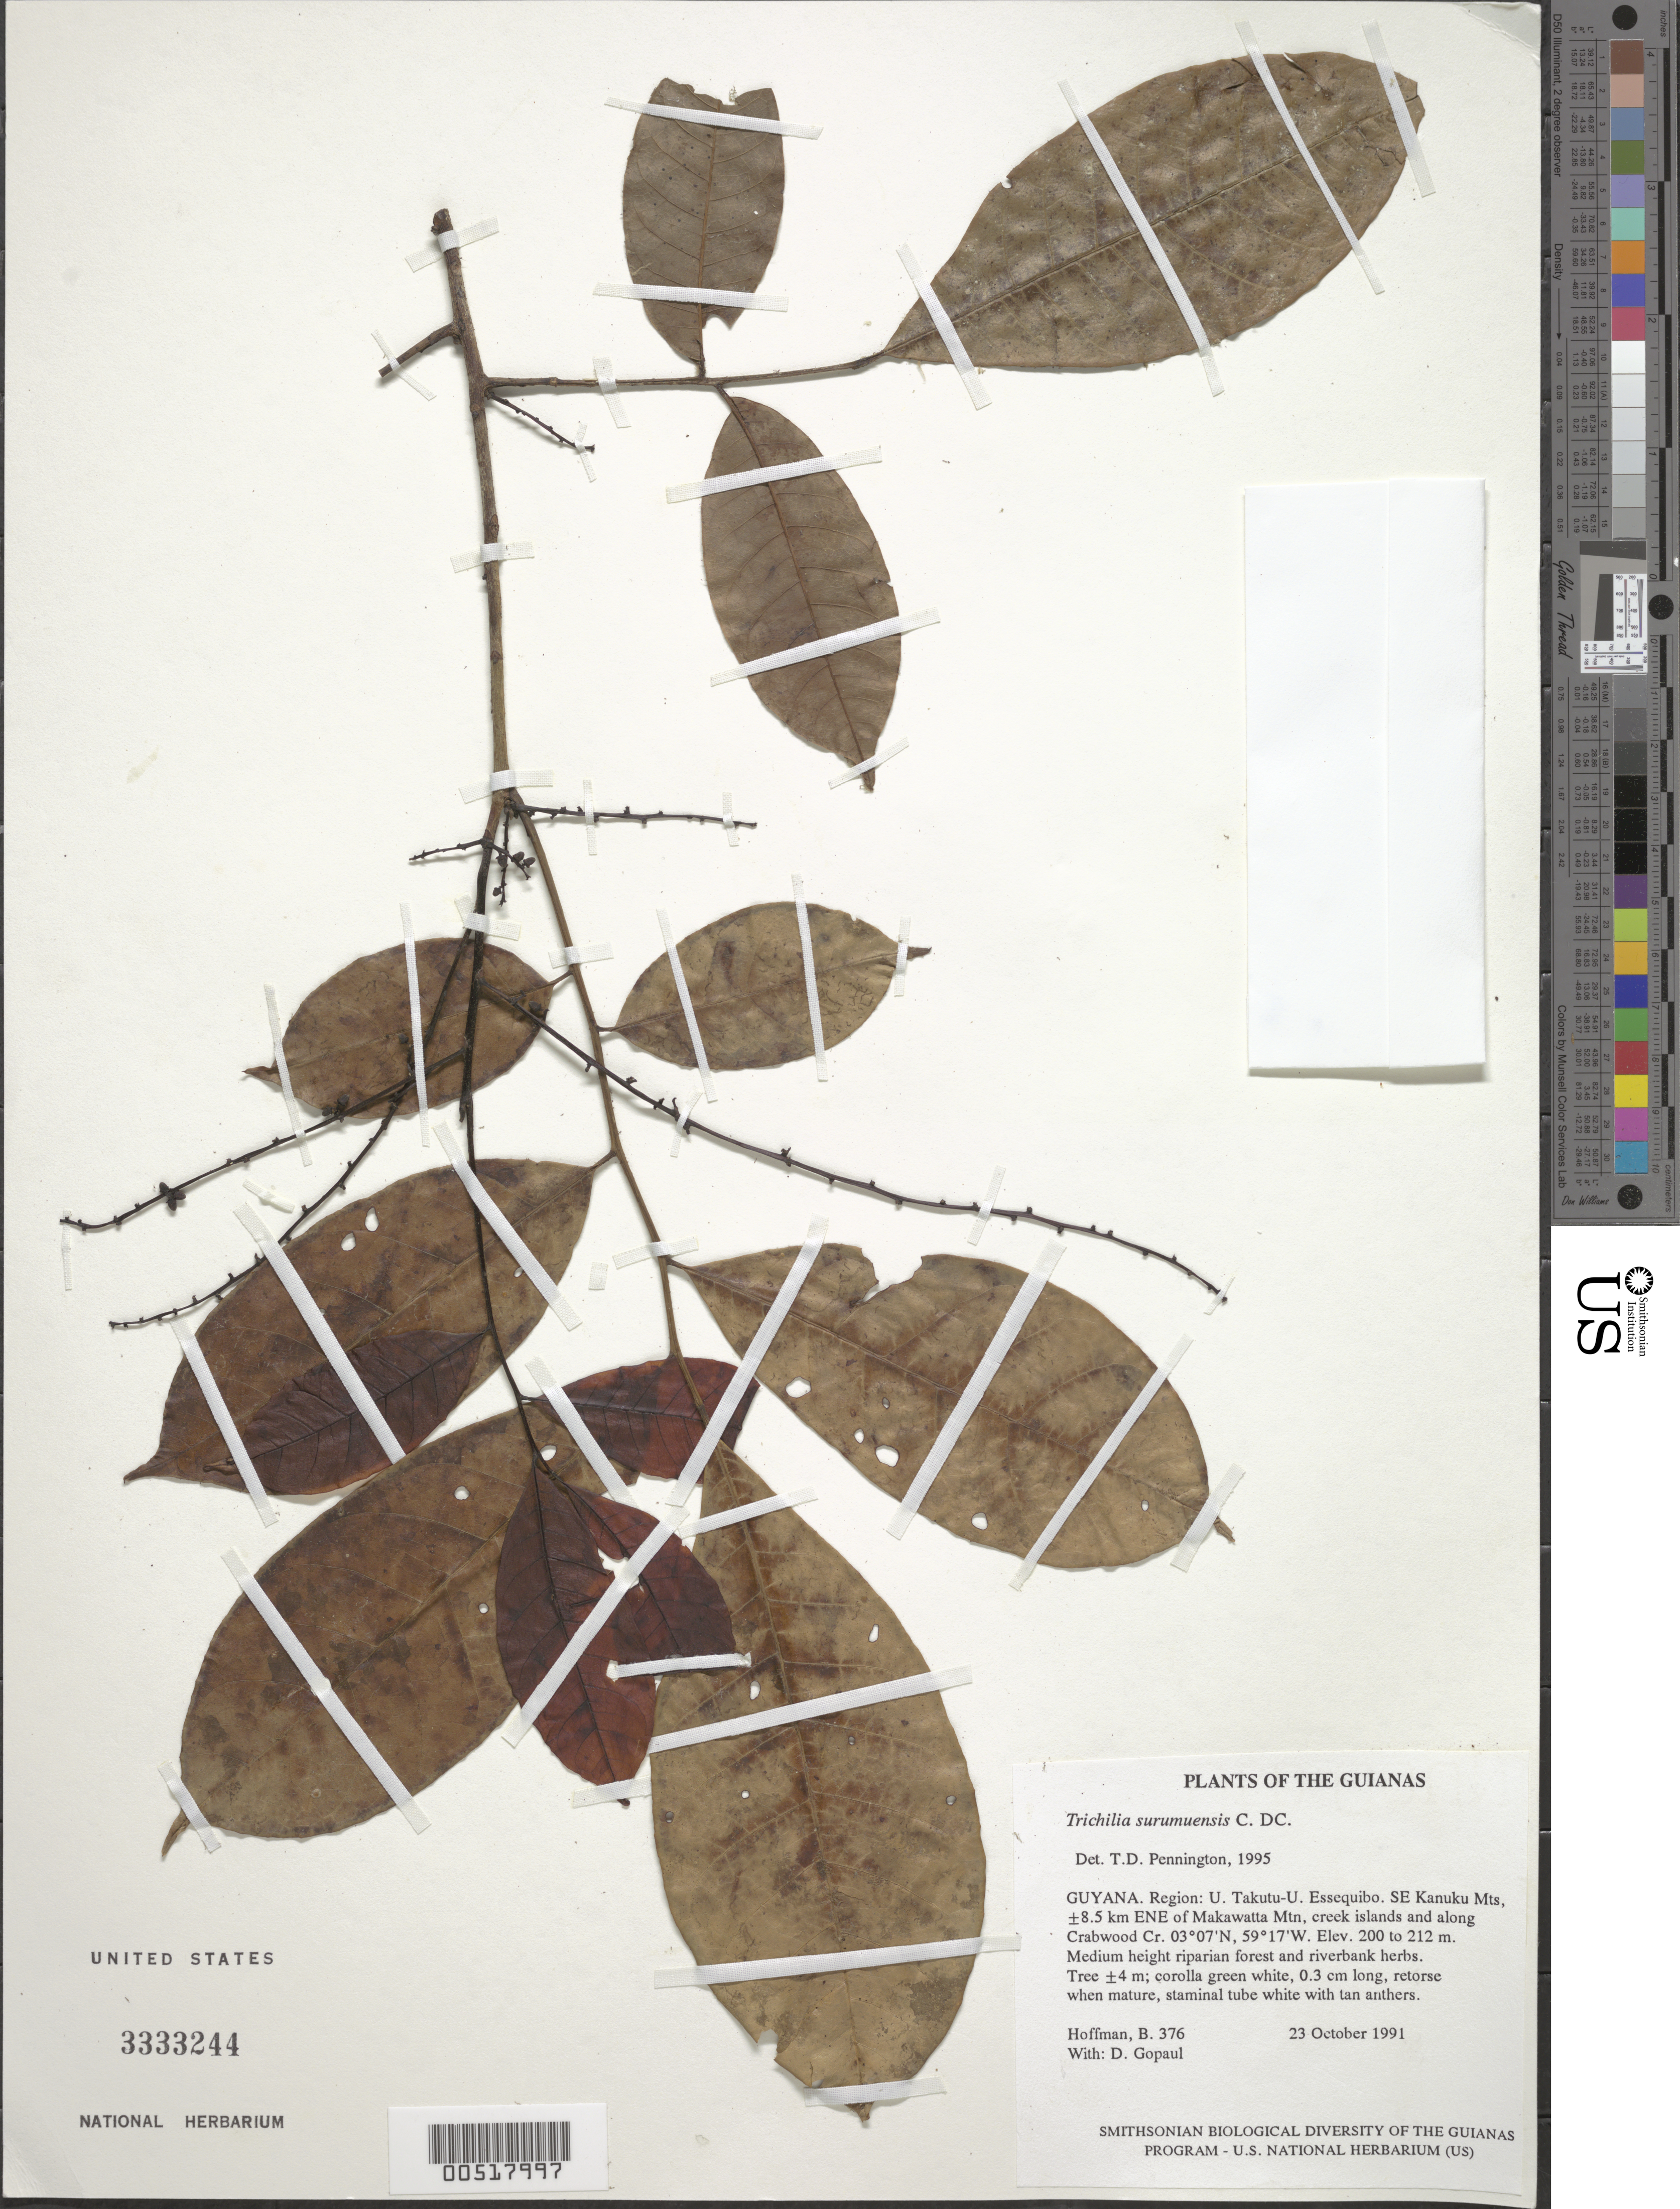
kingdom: Plantae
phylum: Tracheophyta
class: Magnoliopsida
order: Sapindales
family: Meliaceae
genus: Trichilia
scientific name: Trichilia surumuensis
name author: C. DC.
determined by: Pennington, T. D., (K)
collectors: B. Hoffman & D. Gopaul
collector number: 376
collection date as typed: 23 October 1991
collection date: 1991-10-23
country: Guyana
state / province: U. Takutu-U. Essequibo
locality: SE Kanuku Mts, ±8.5 km ENE of Makawatta Mtn, creek islands and along Crabwood Creek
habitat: Medium height riparian forest and riverbank herbs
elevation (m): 200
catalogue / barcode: US 3333244